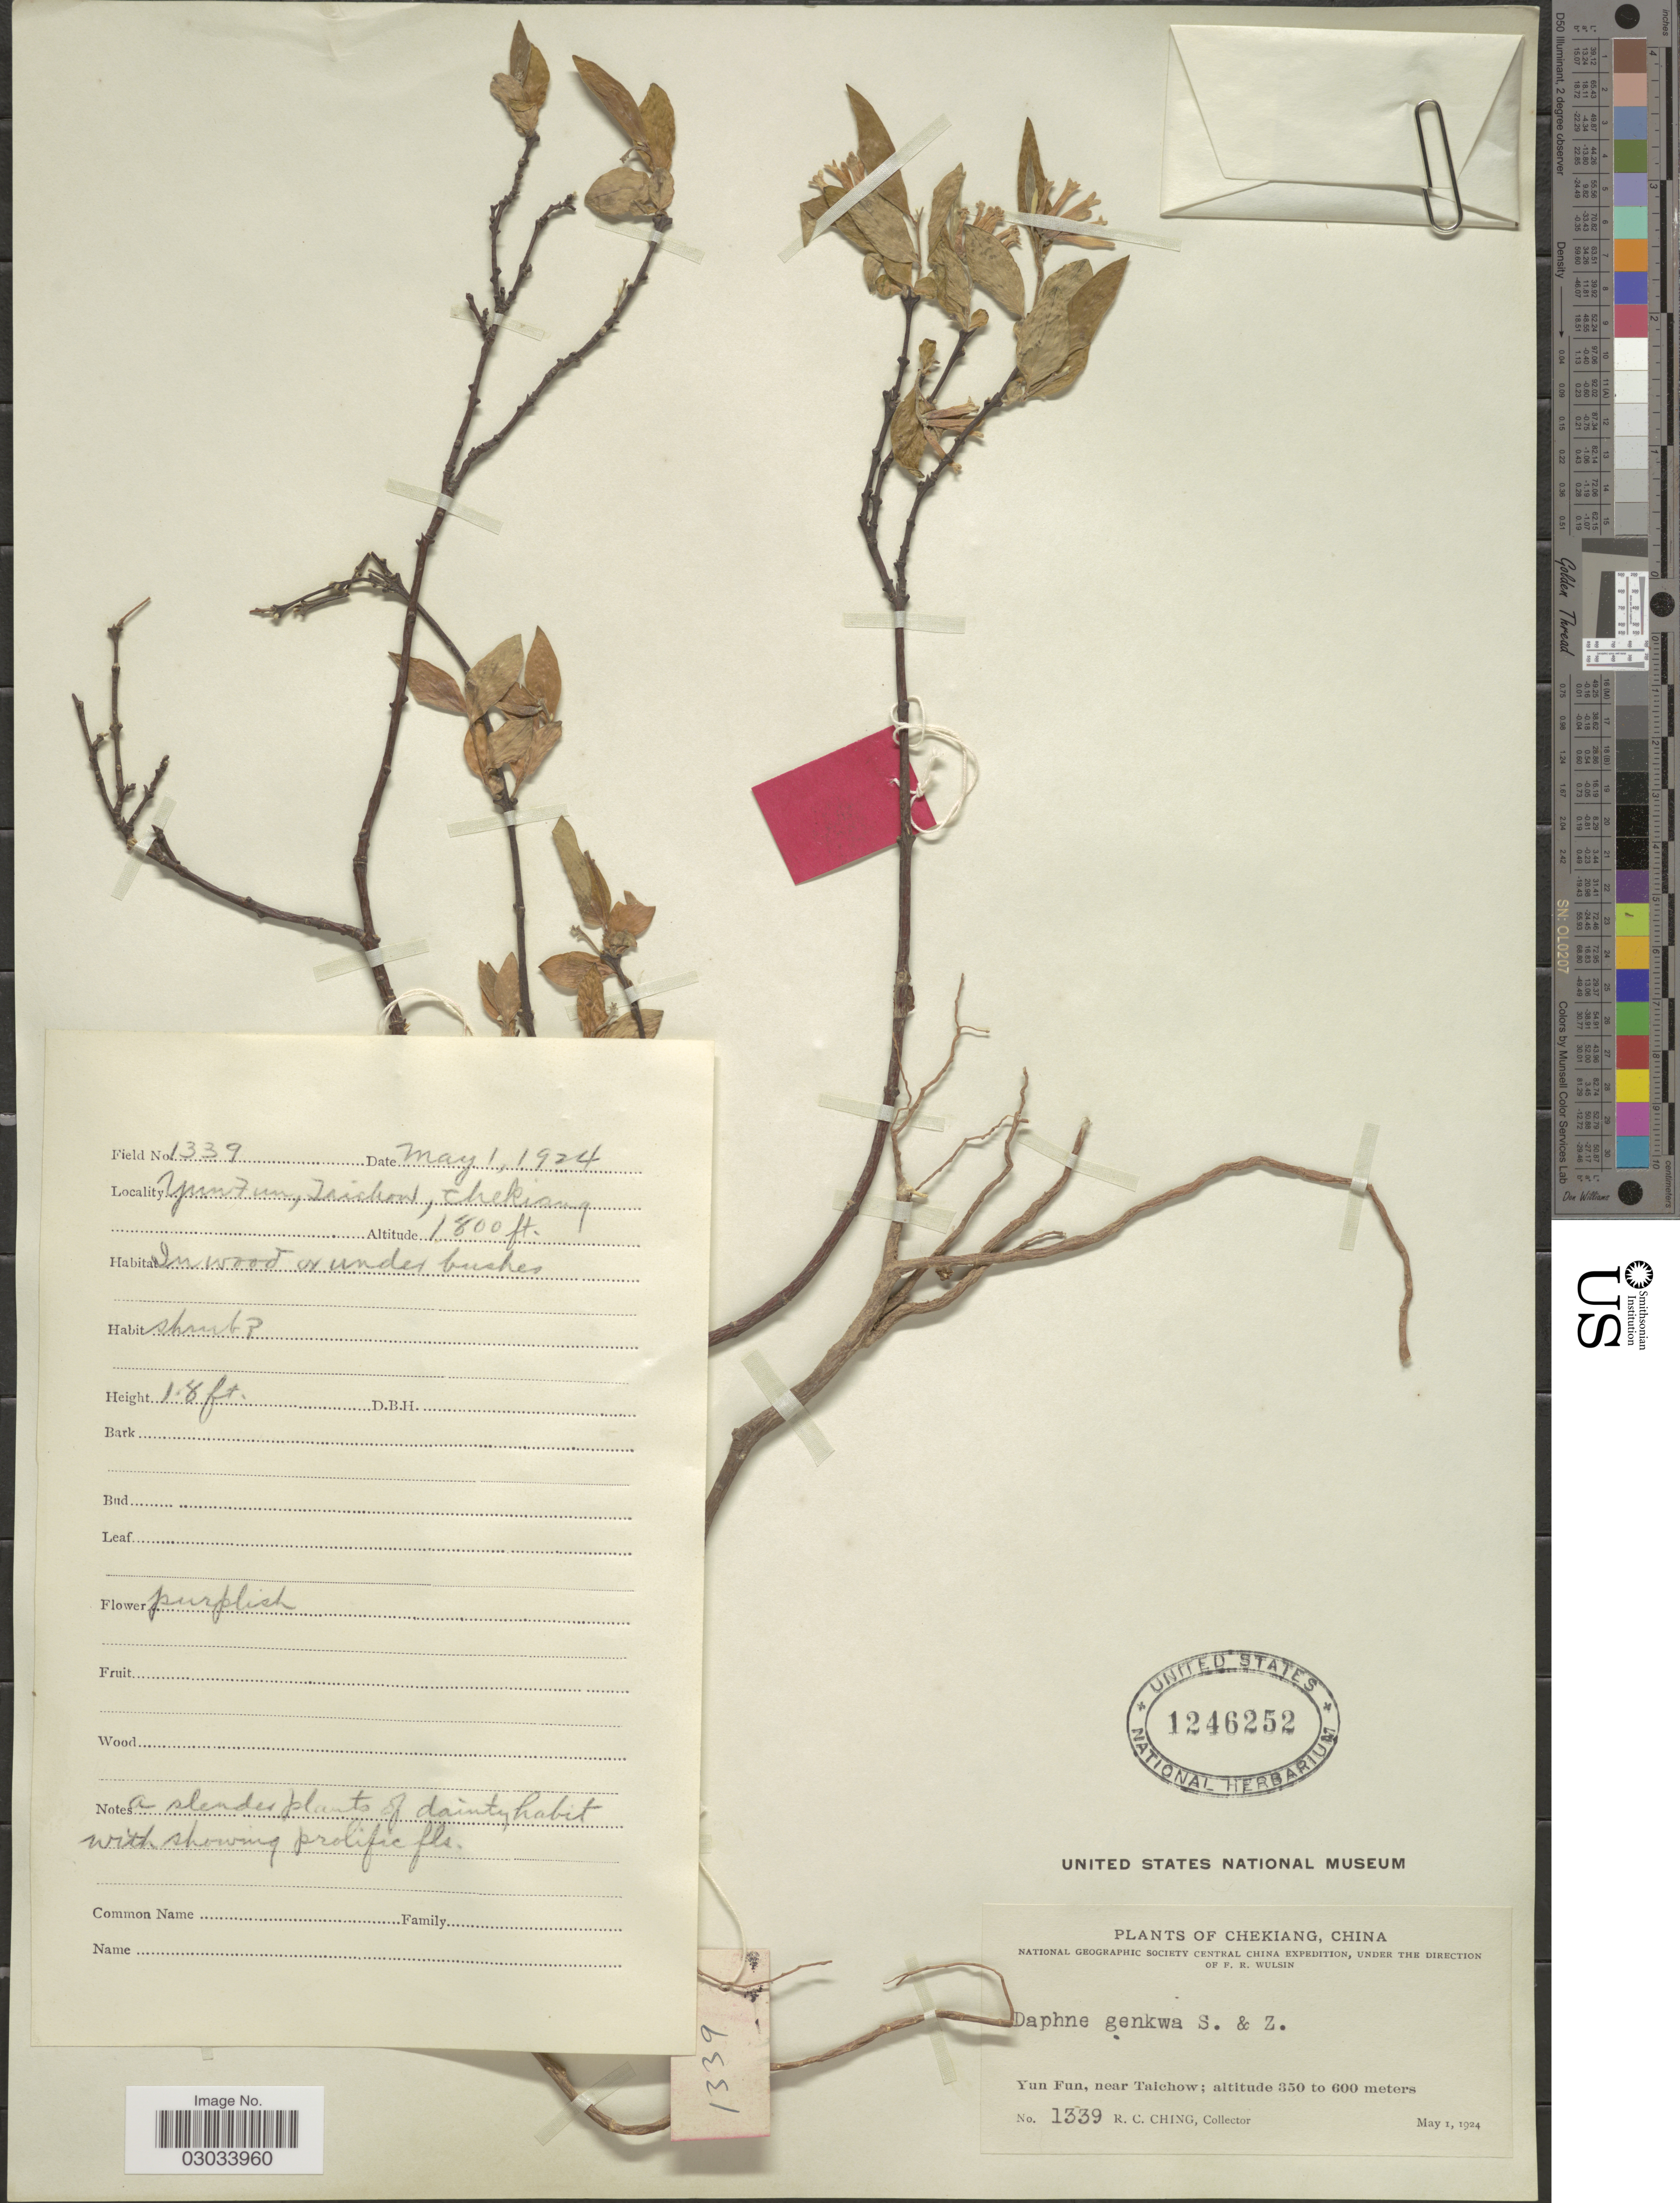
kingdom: Plantae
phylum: Tracheophyta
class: Magnoliopsida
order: Malvales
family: Thymelaeaceae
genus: Daphne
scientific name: Daphne genkwa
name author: Siebold & Zucc.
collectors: R. C. Ching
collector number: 1339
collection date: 1924-05-01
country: China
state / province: Zhejiang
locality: Chekiang. Yan Fun, near Taichow.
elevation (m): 350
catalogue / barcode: US 1246252